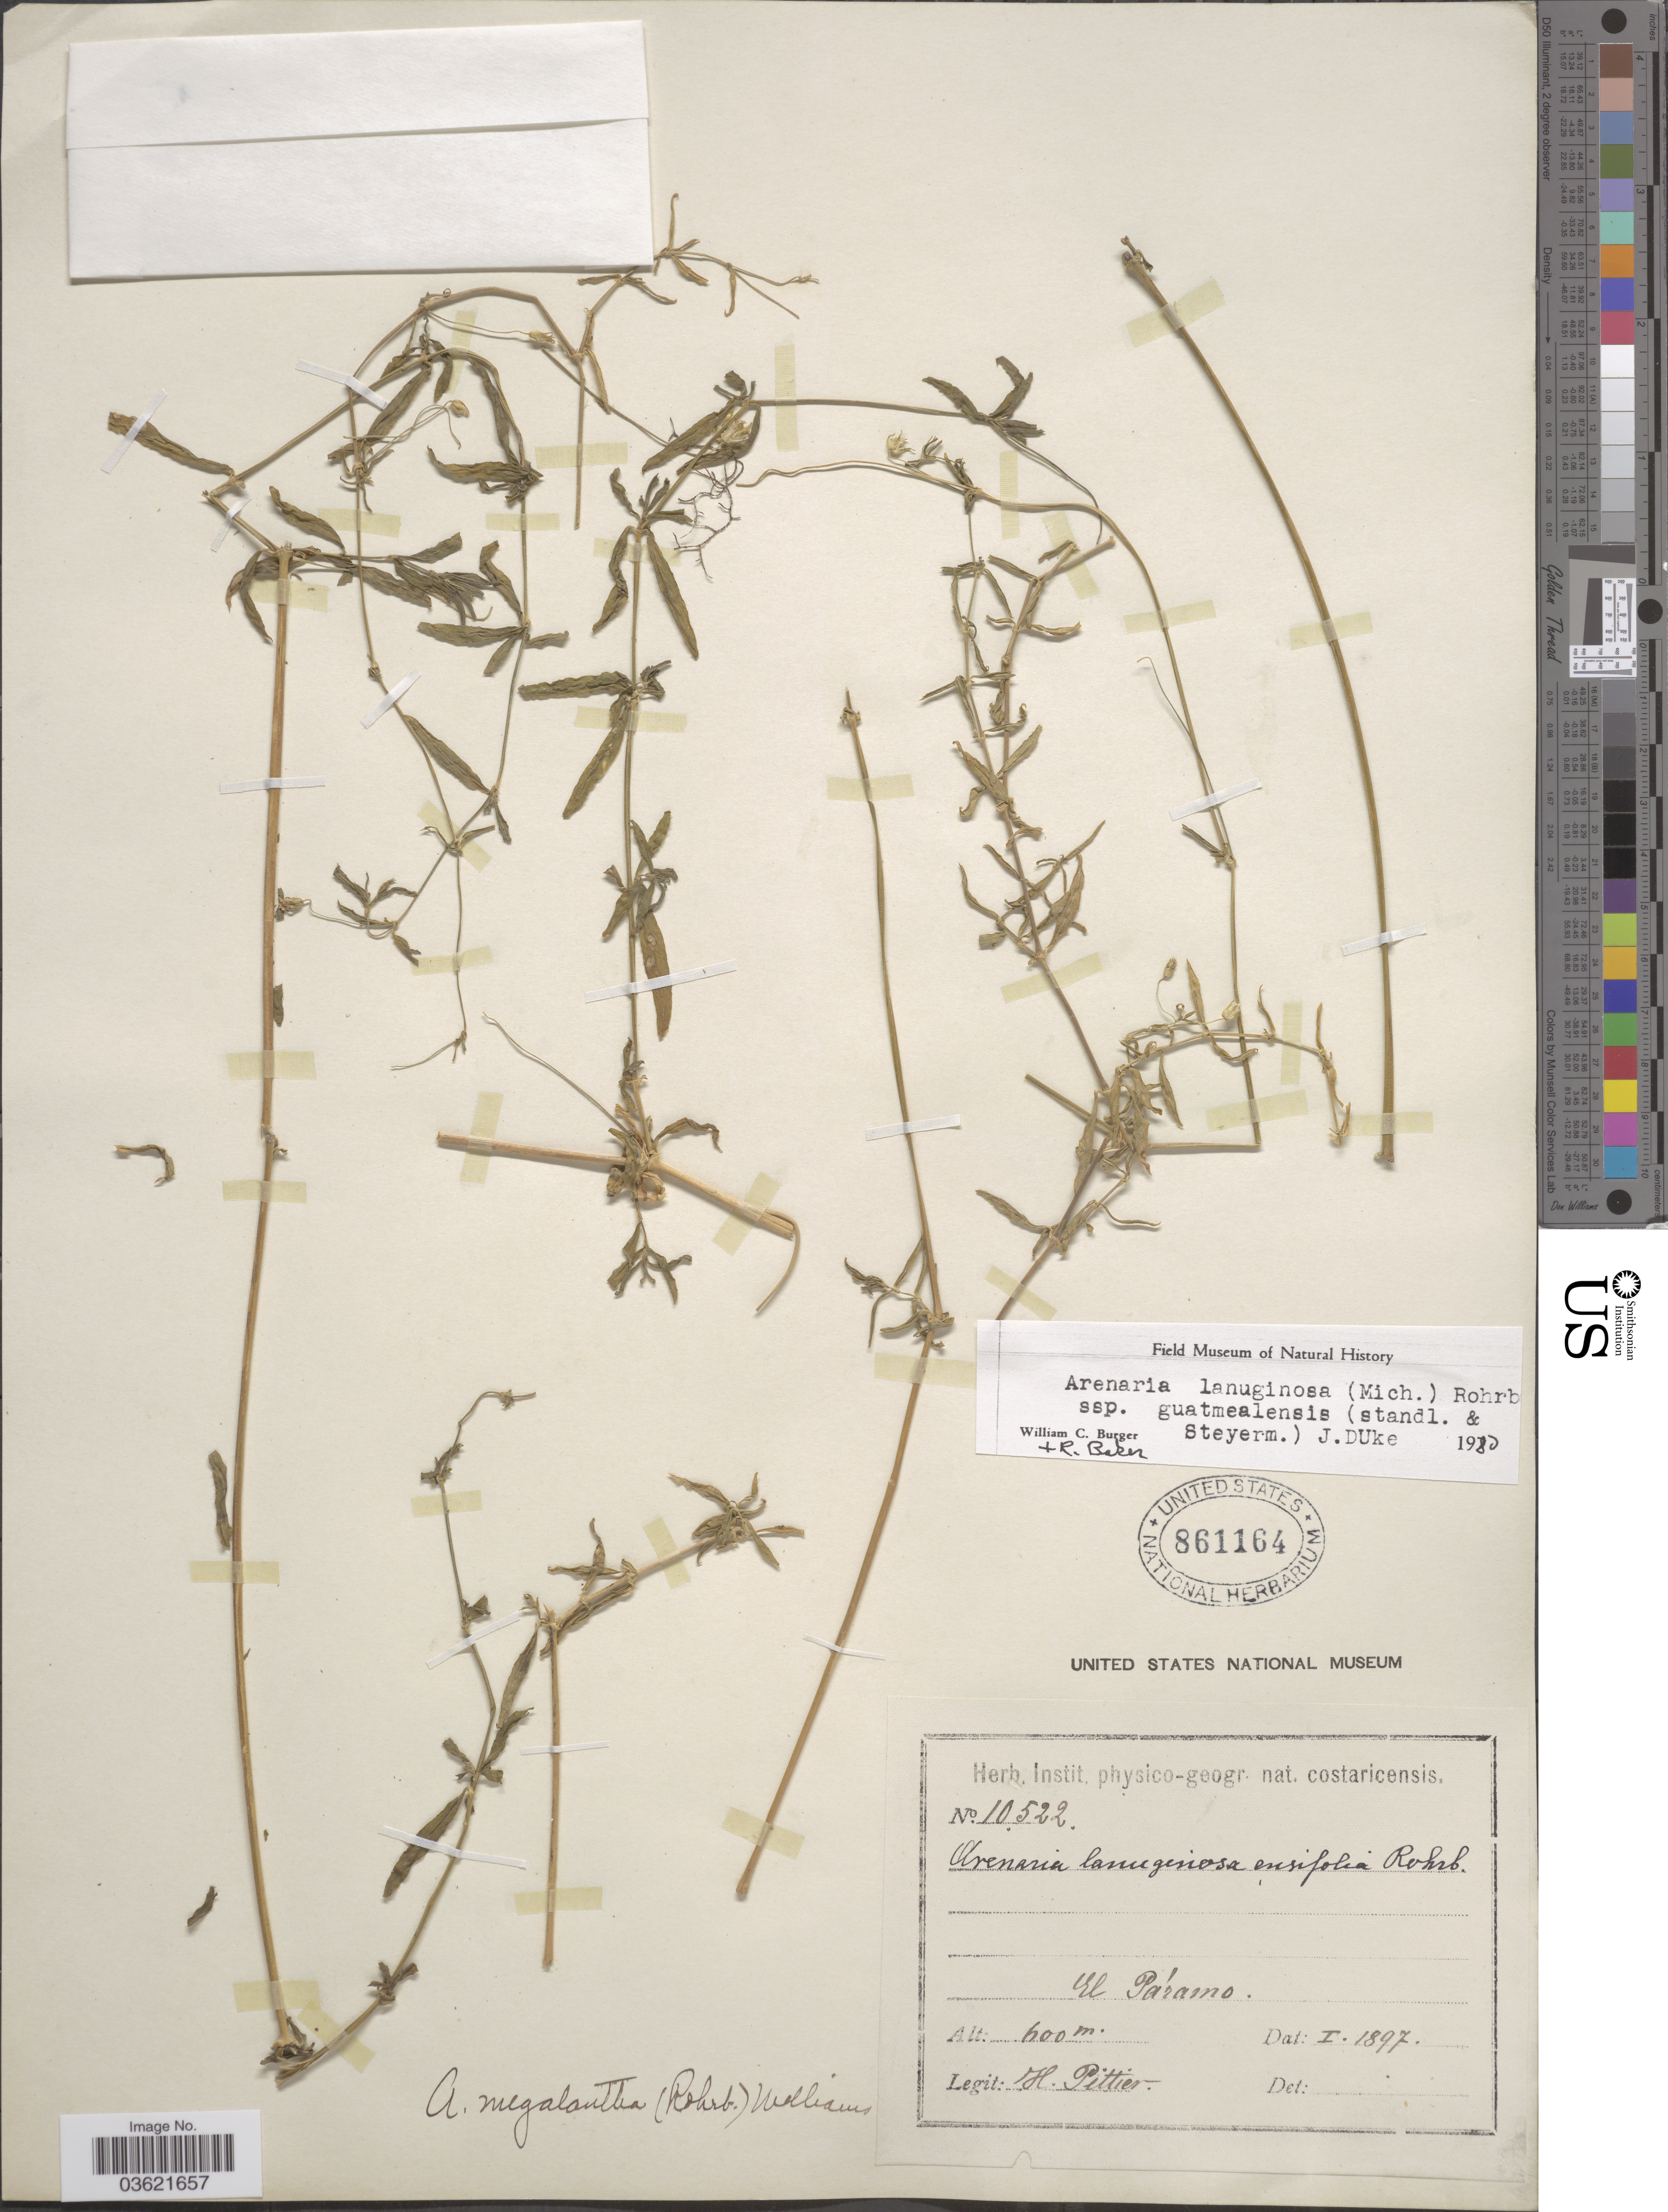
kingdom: Plantae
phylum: Tracheophyta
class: Magnoliopsida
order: Caryophyllales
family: Caryophyllaceae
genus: Arenaria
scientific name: Arenaria lanuginosa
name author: (Michx.) Rohrb.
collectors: H. F. Pittier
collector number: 10522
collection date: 1897-01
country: Costa Rica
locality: El Páramo.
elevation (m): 600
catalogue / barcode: US 861164